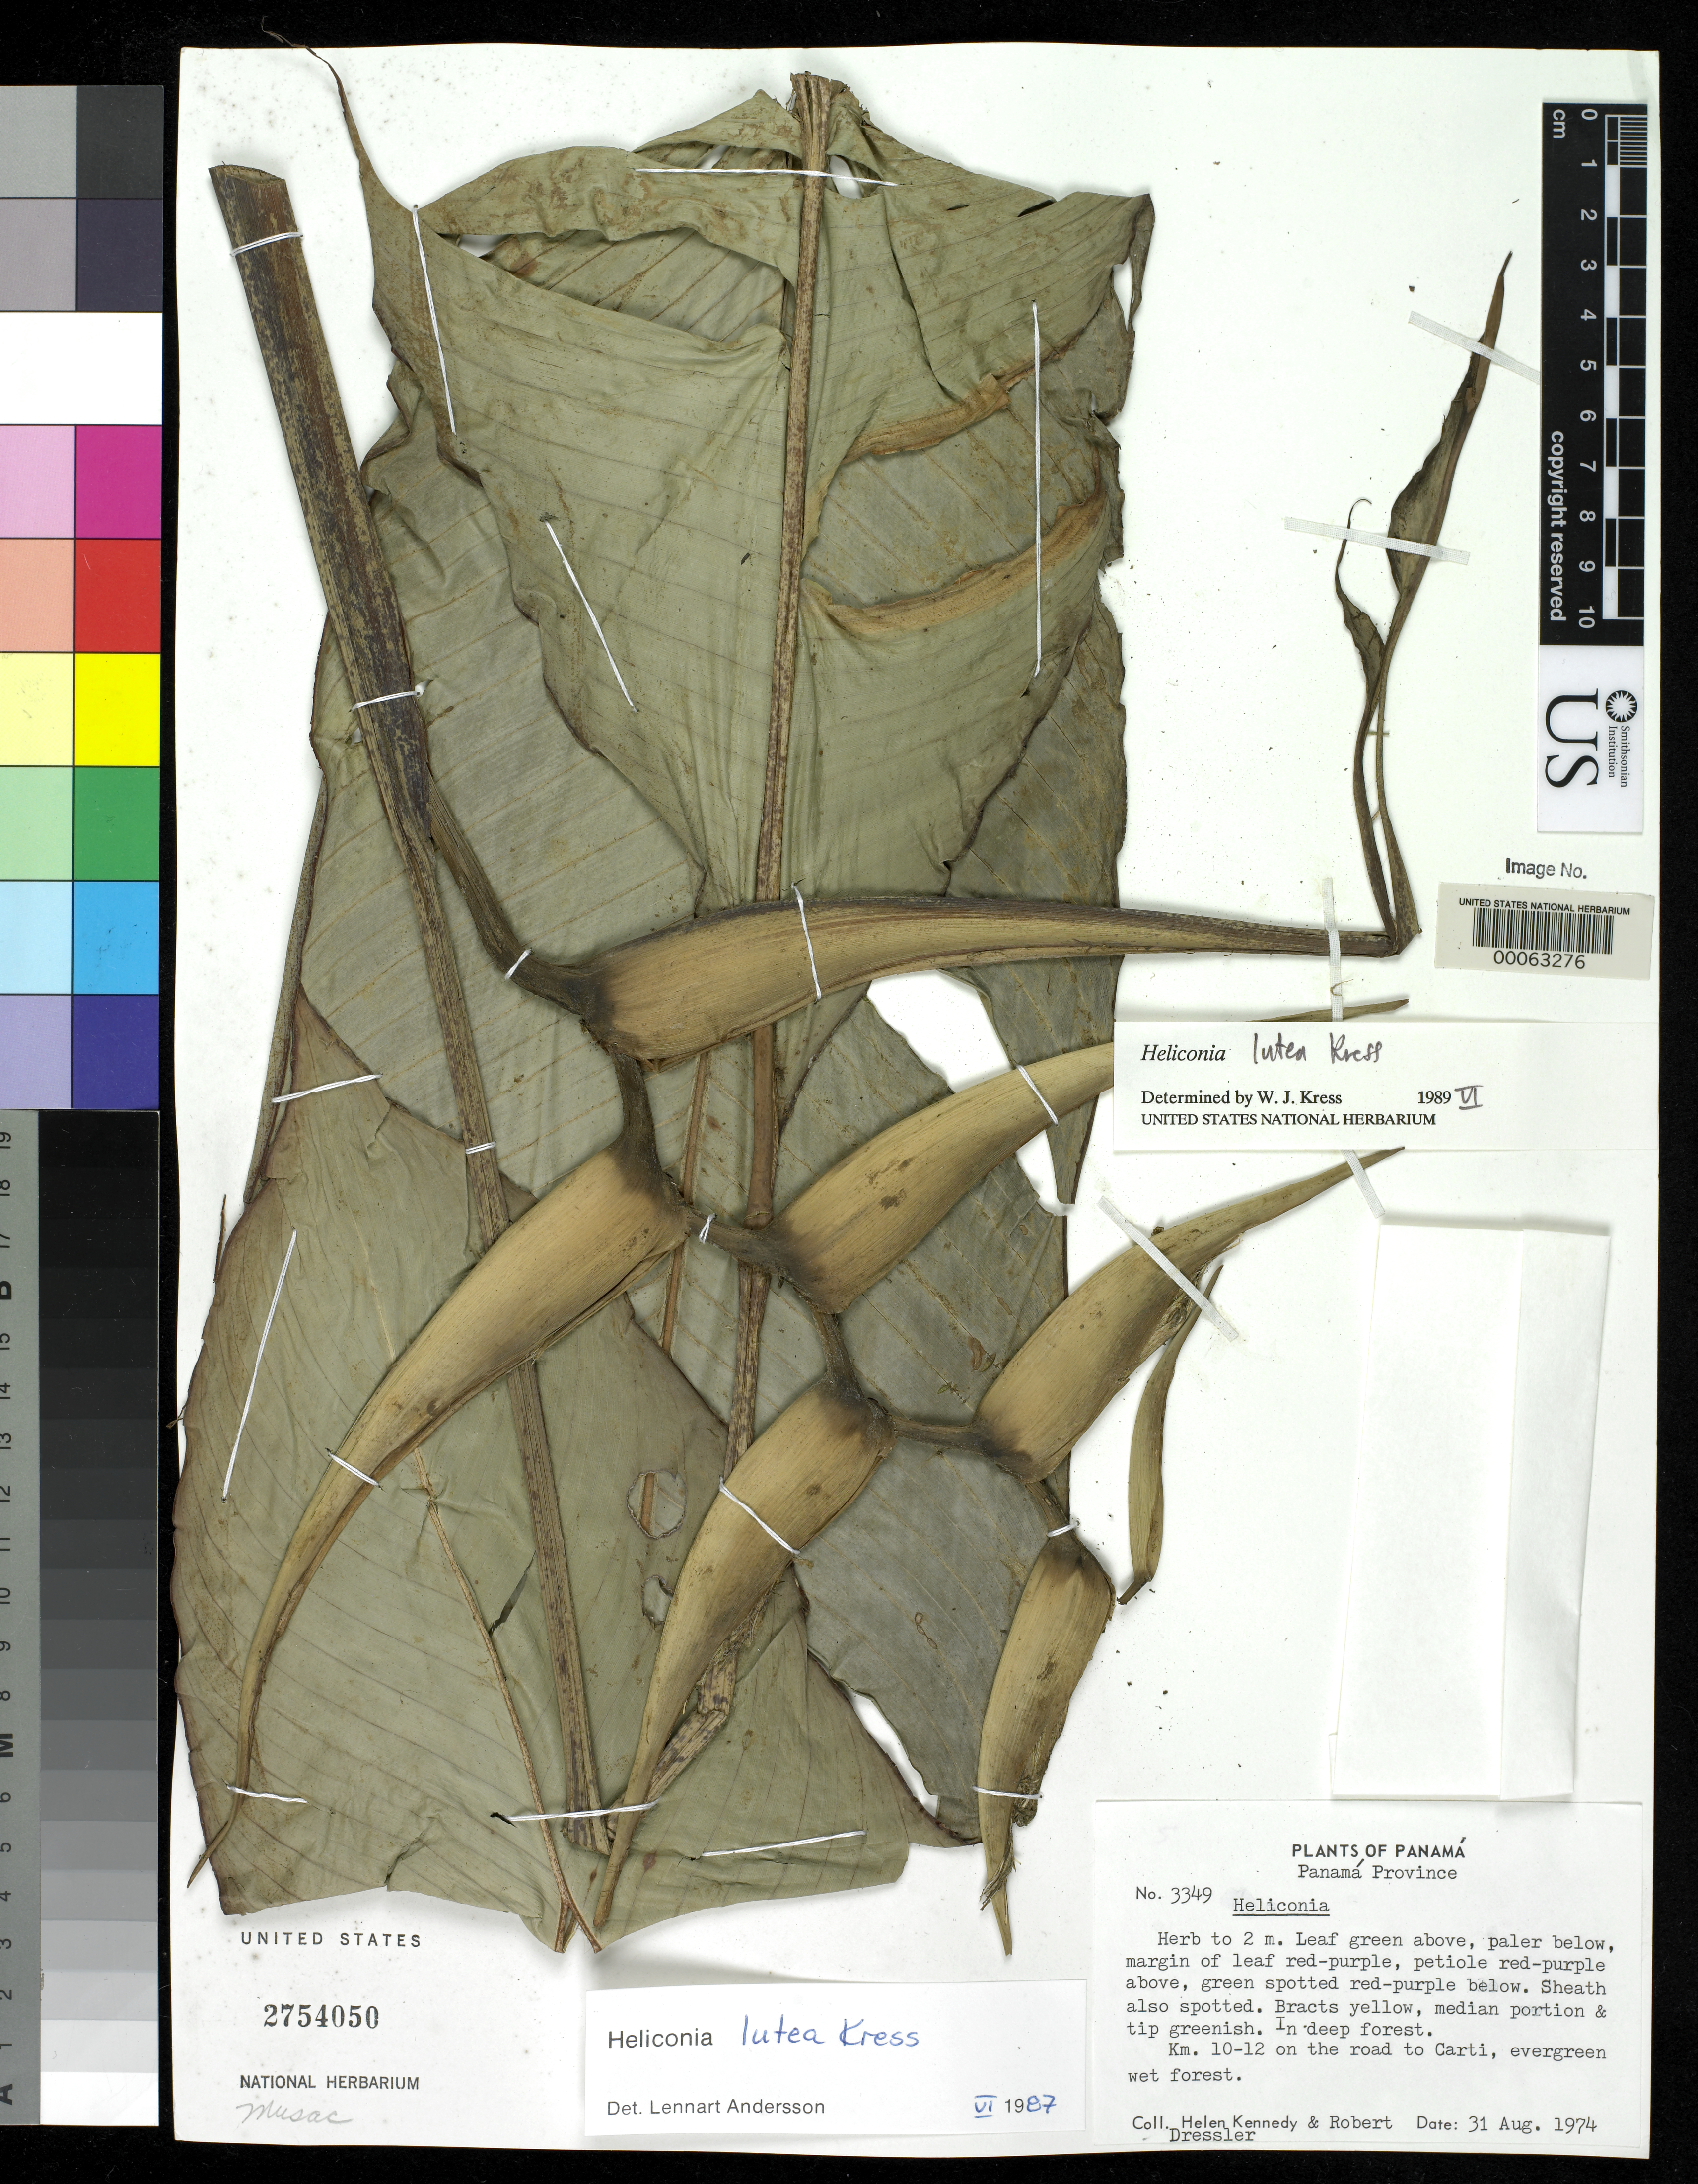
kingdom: Plantae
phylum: Tracheophyta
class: Liliopsida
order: Zingiberales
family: Heliconiaceae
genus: Heliconia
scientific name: Heliconia lutea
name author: W.J. Kress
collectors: H. Kennedy & R. Dressler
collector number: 3349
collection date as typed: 31 Aug 1974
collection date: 1974-08-31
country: Panama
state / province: Panamá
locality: Km 10-12 on the road to Carti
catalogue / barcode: US 2754050